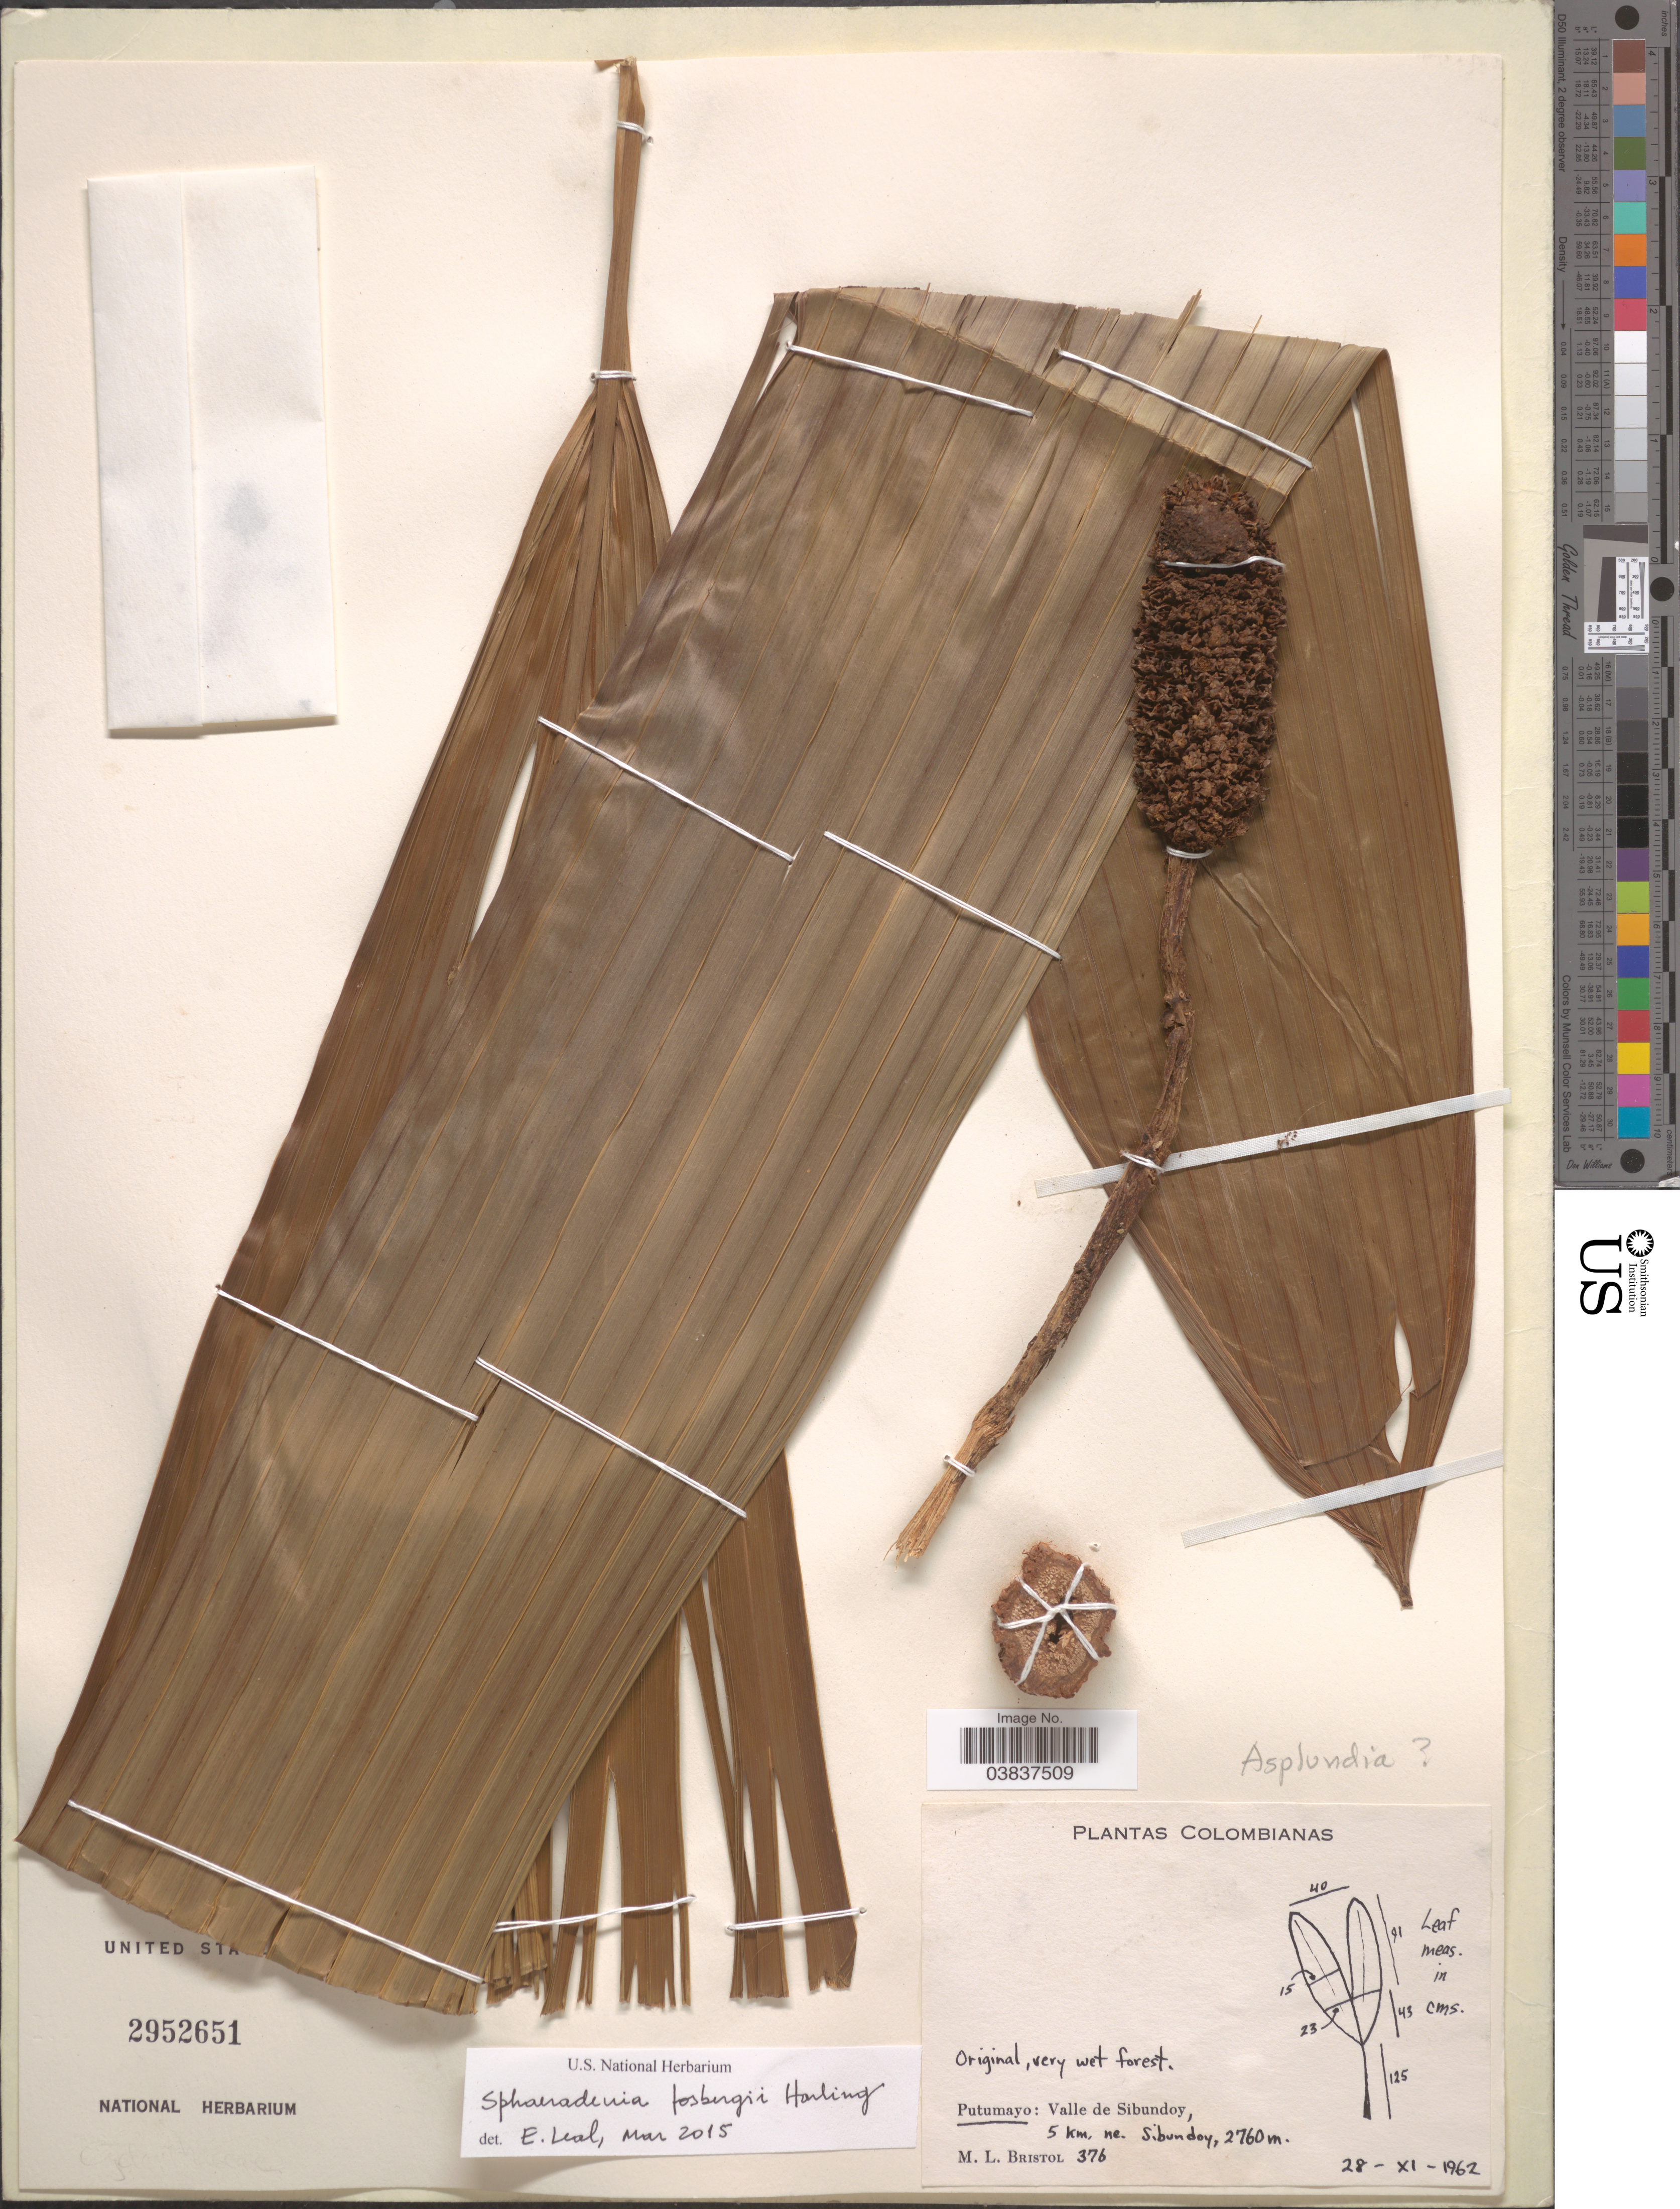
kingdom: Plantae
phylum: Tracheophyta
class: Liliopsida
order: Pandanales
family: Cyclanthaceae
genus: Sphaeradenia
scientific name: Sphaeradenia fosbergii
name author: Harling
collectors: M. L. Bristol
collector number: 376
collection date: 1962-11-28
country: Colombia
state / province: Putumayo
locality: Valle de Sibunndoy, 5 km, ne. Sibundoy.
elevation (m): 2760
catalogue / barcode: US 2952651